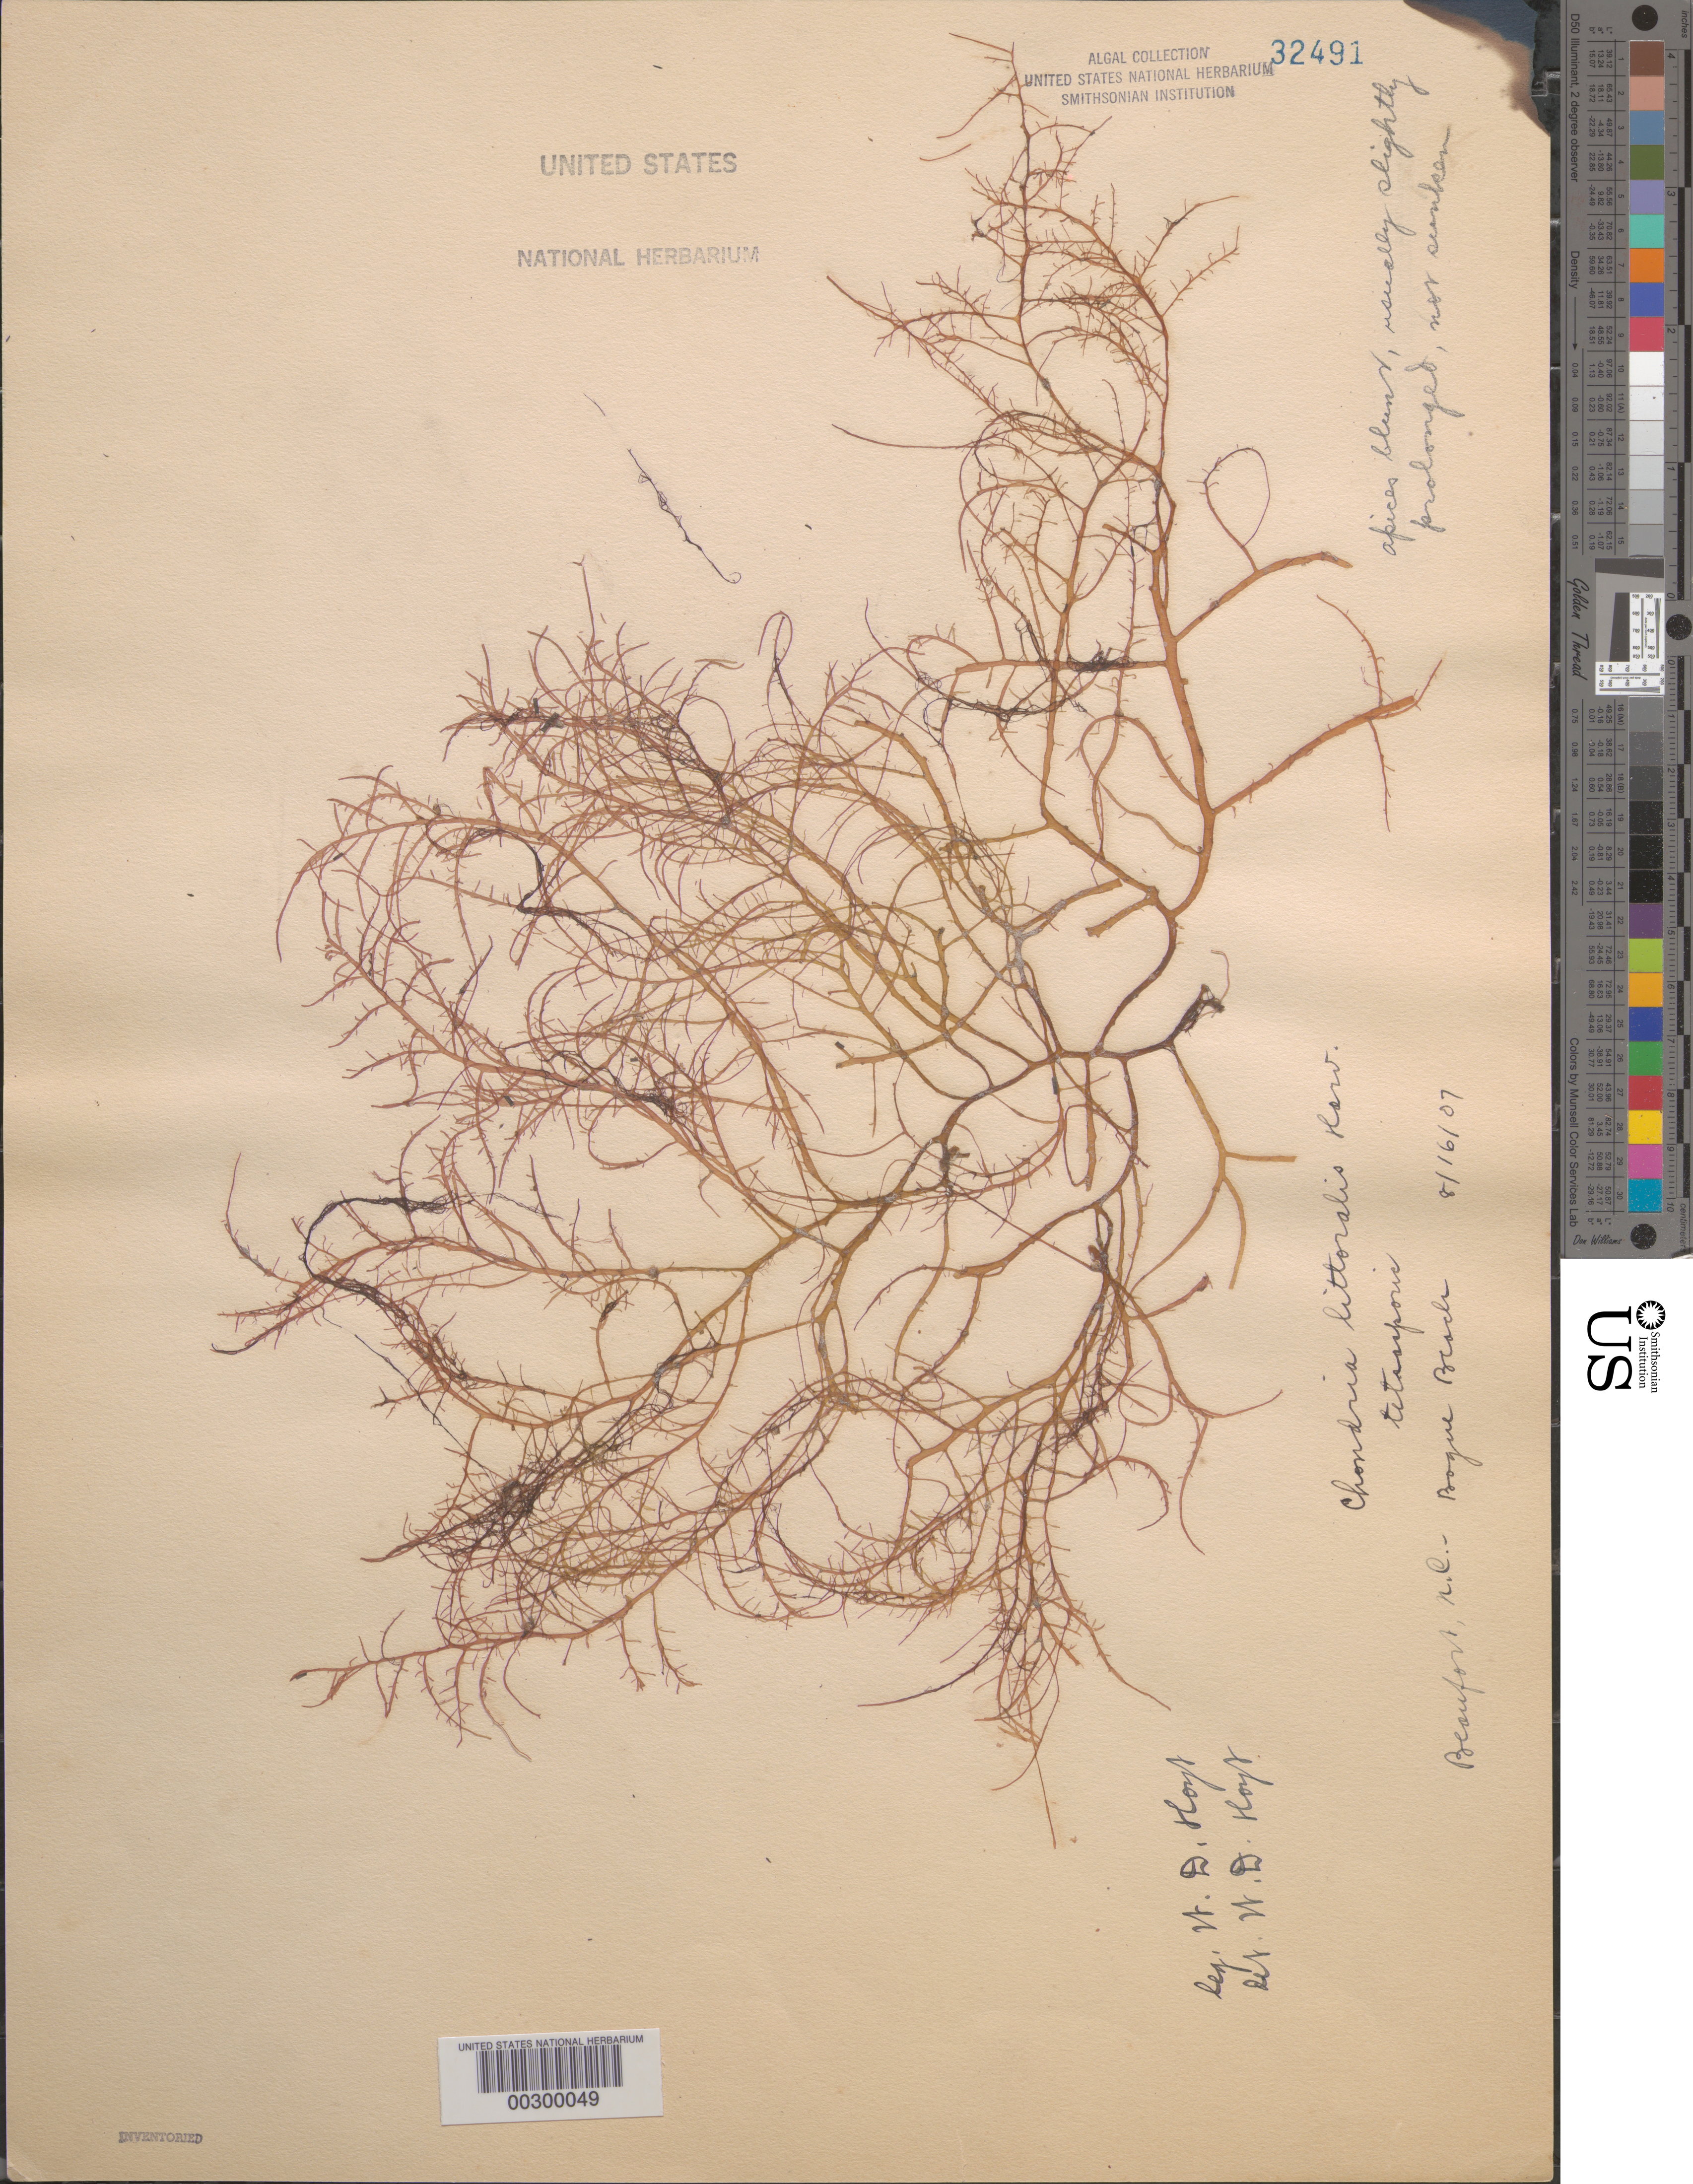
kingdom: Plantae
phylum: Rhodophyta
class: Florideophyceae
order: Ceramiales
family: Rhodomelaceae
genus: Chondria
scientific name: Chondria littoralis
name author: Harv.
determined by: Hoyt, W. D.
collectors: W. D. Hoyt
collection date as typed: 16 Aug 1907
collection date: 1907-08-16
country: United States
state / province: North Carolina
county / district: Carteret County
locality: Beaufort, Bogue Beach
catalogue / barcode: US 32491